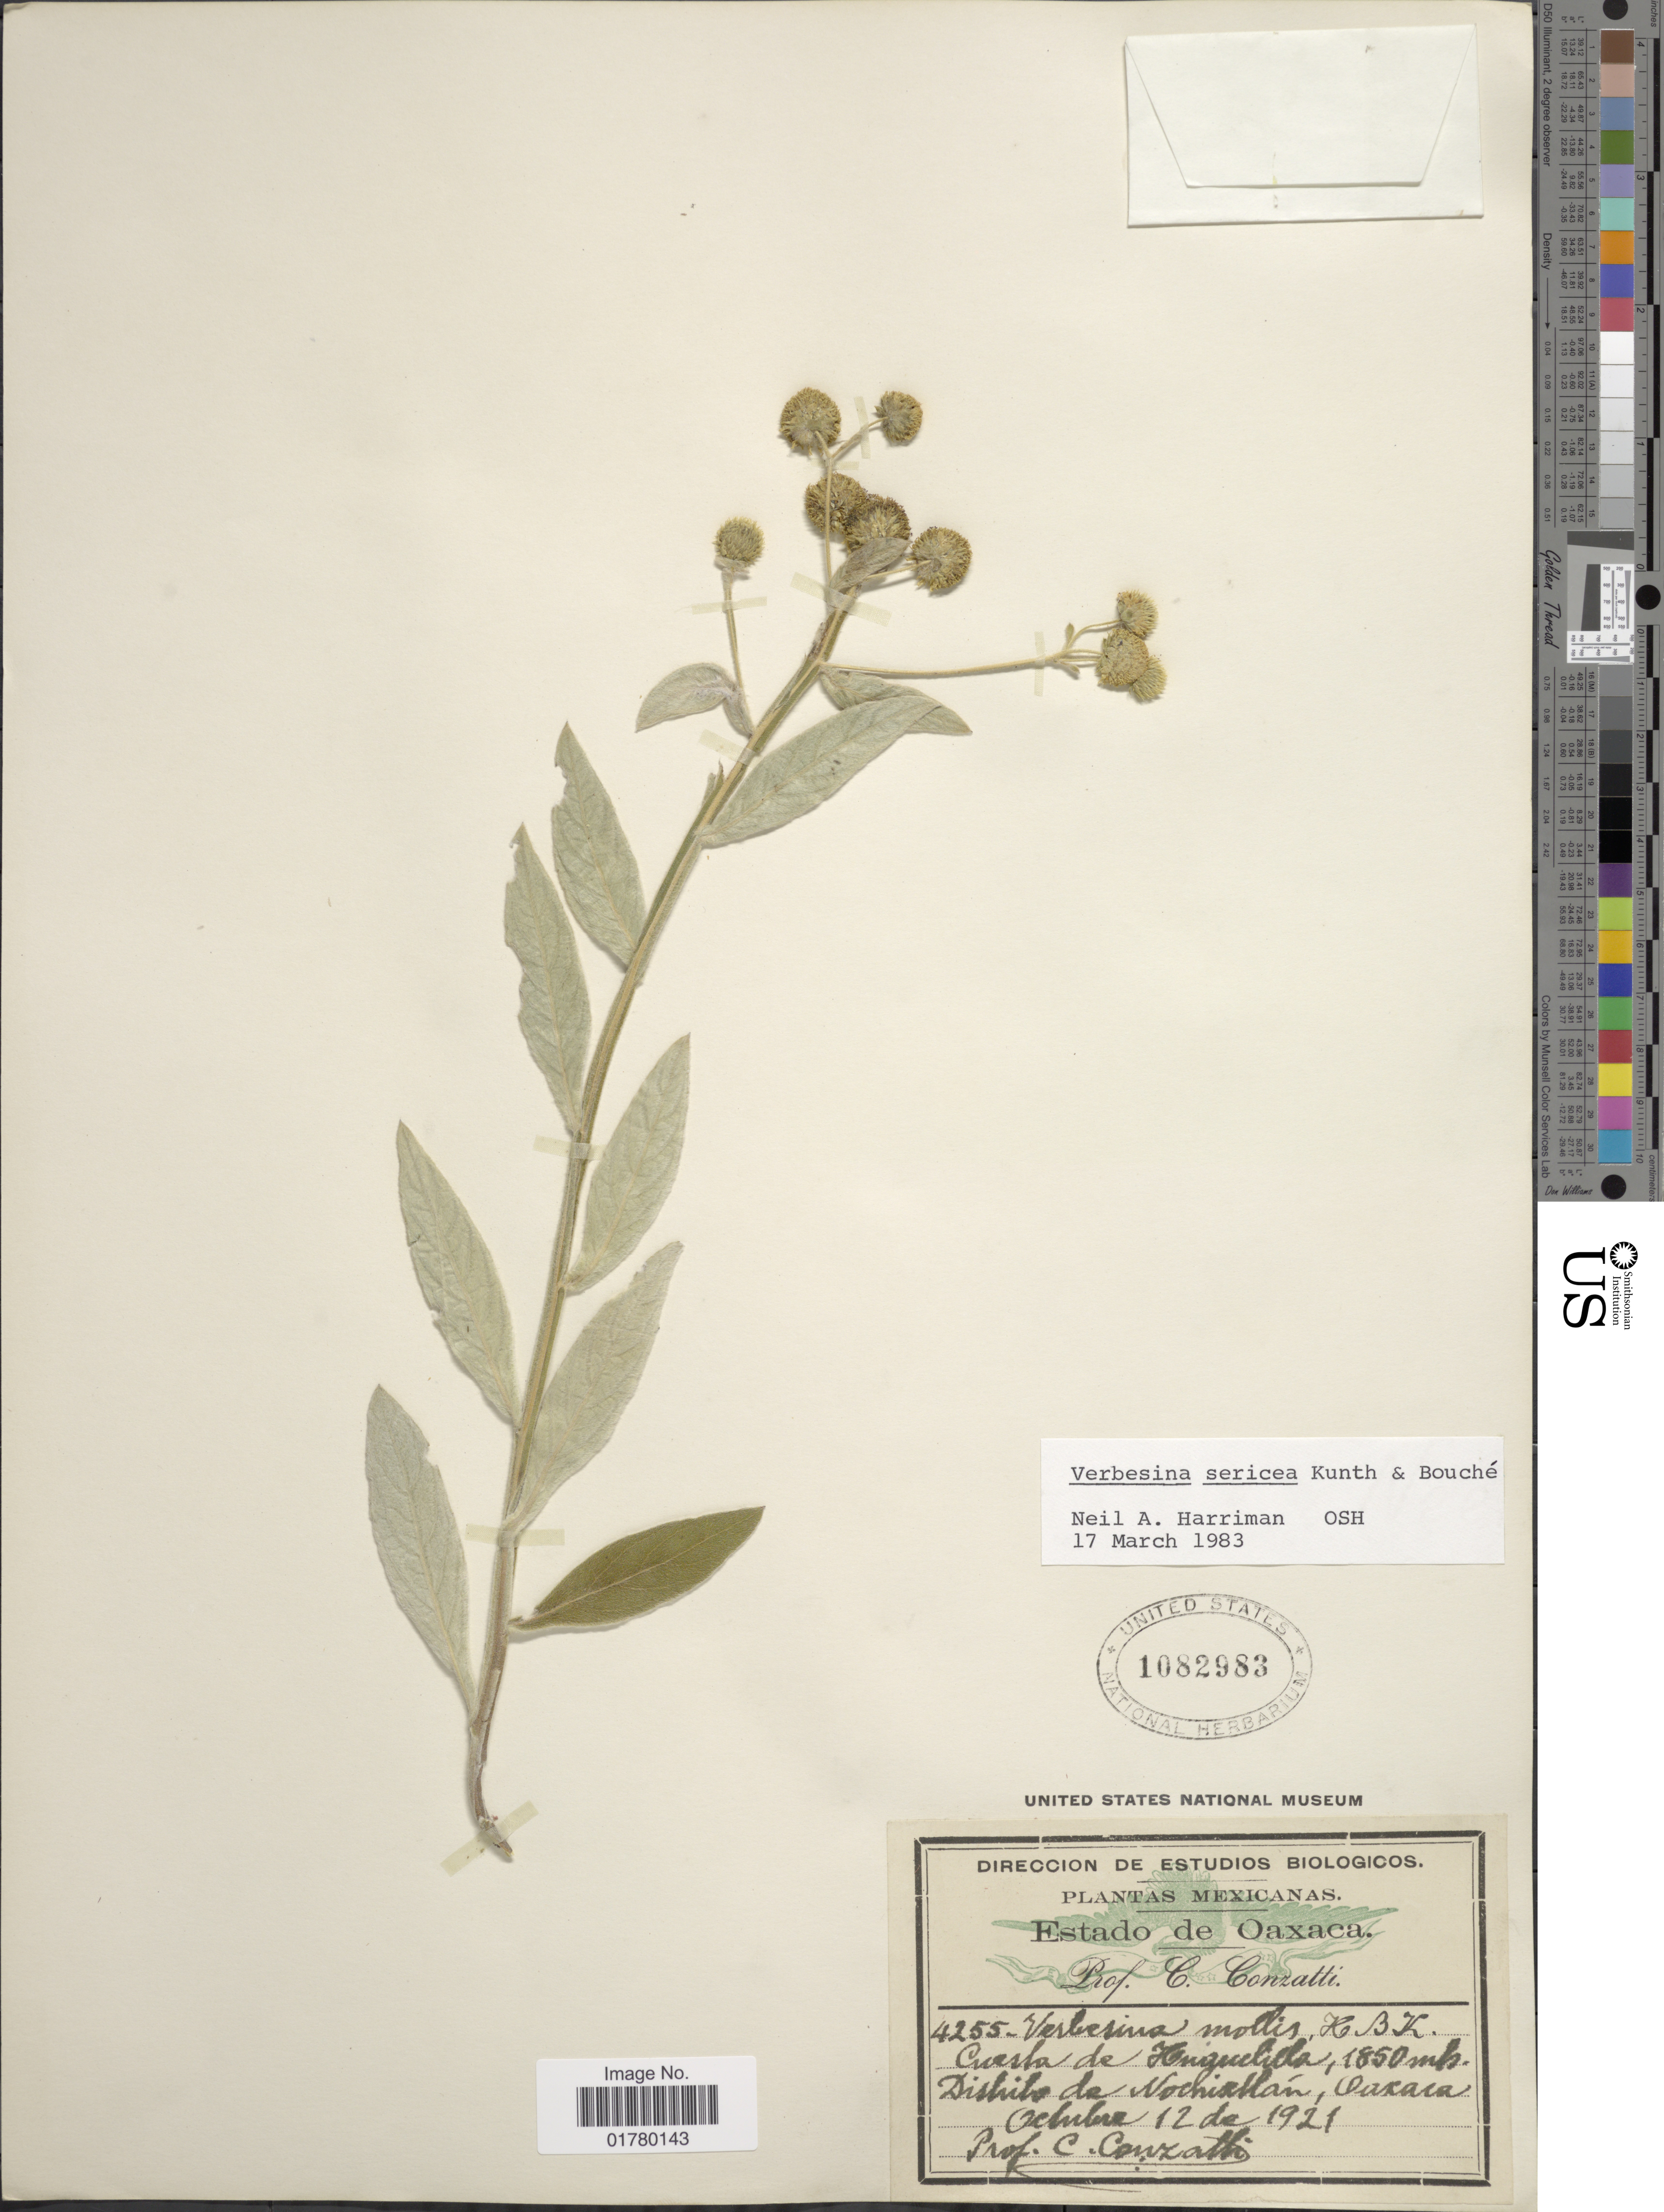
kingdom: Plantae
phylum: Tracheophyta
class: Magnoliopsida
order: Asterales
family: Asteraceae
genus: Verbesina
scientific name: Verbesina sericea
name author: Kunth & C.D. Bouché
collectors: C. Conzatti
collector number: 4255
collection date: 1921-10-12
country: Mexico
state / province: Oaxaca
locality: Cuesta de Huauclilla, Distrito de Nochixtlan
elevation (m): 1850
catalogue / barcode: US 1082983